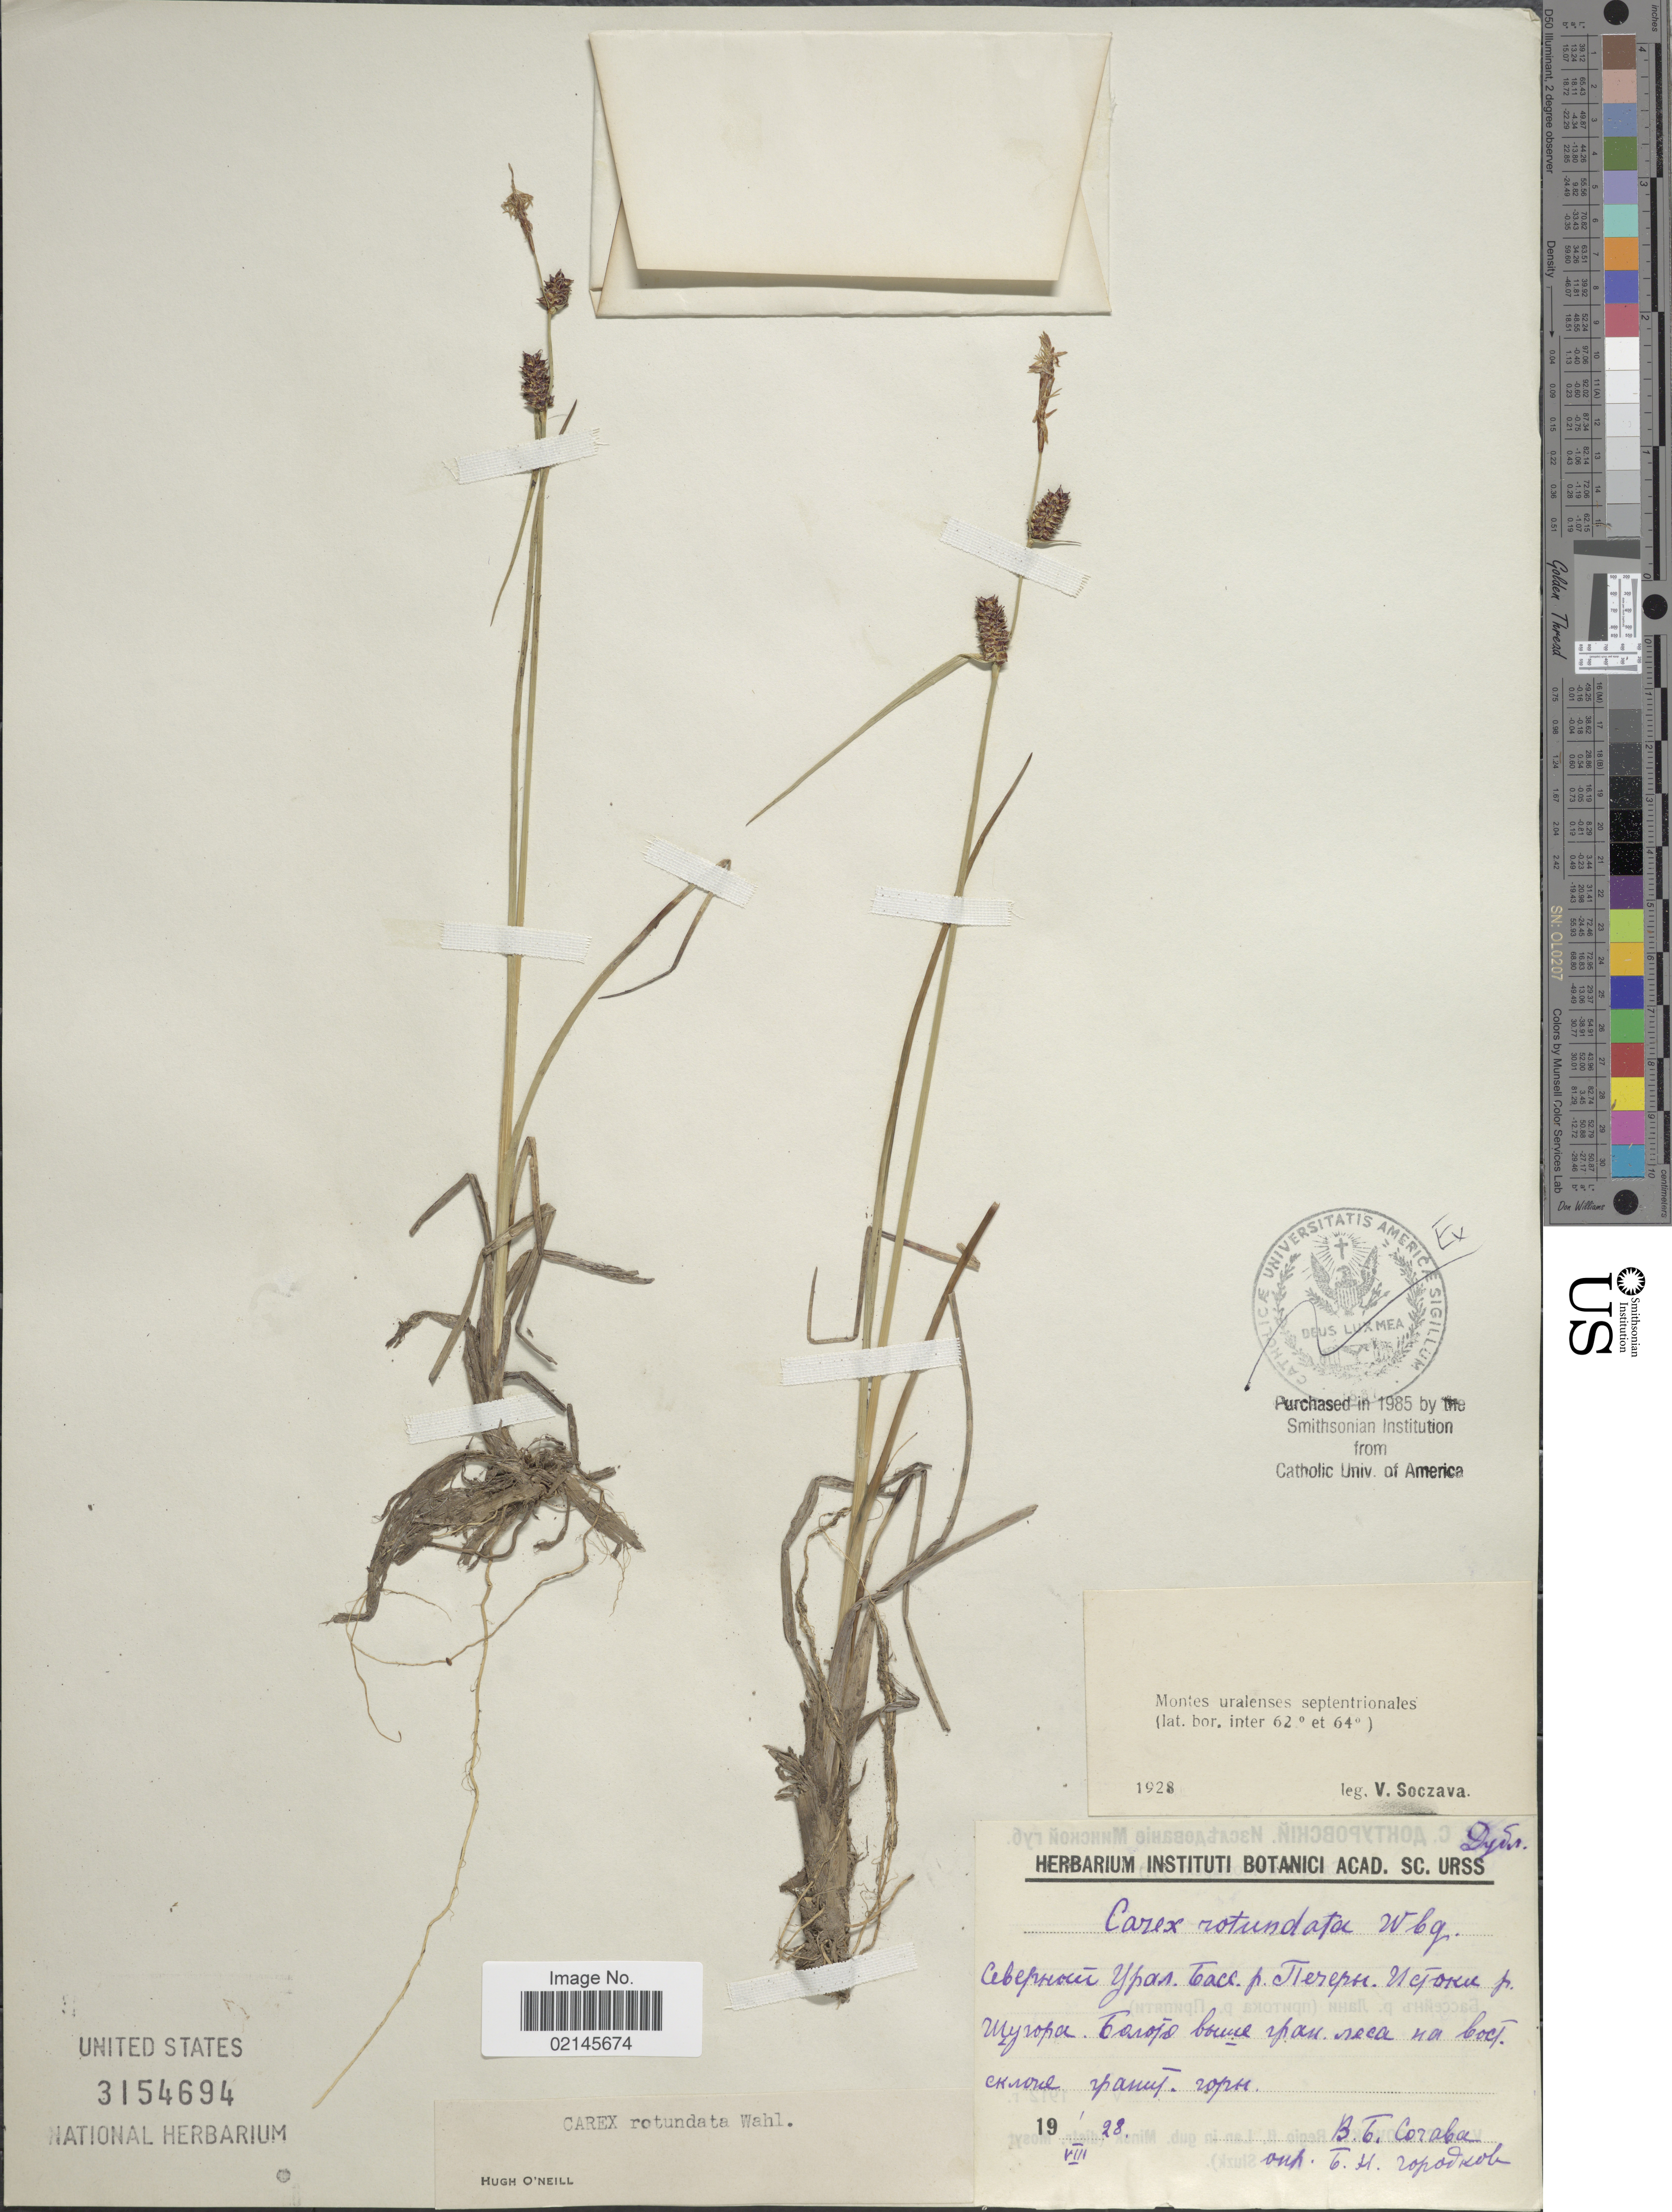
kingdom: Plantae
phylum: Tracheophyta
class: Liliopsida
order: Poales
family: Cyperaceae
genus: Carex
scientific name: Carex rotundata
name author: Wahlenb.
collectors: V. Soczava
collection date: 1928-08-01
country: Russian Federation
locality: Montes uralenses septentrionales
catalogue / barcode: US 3154694